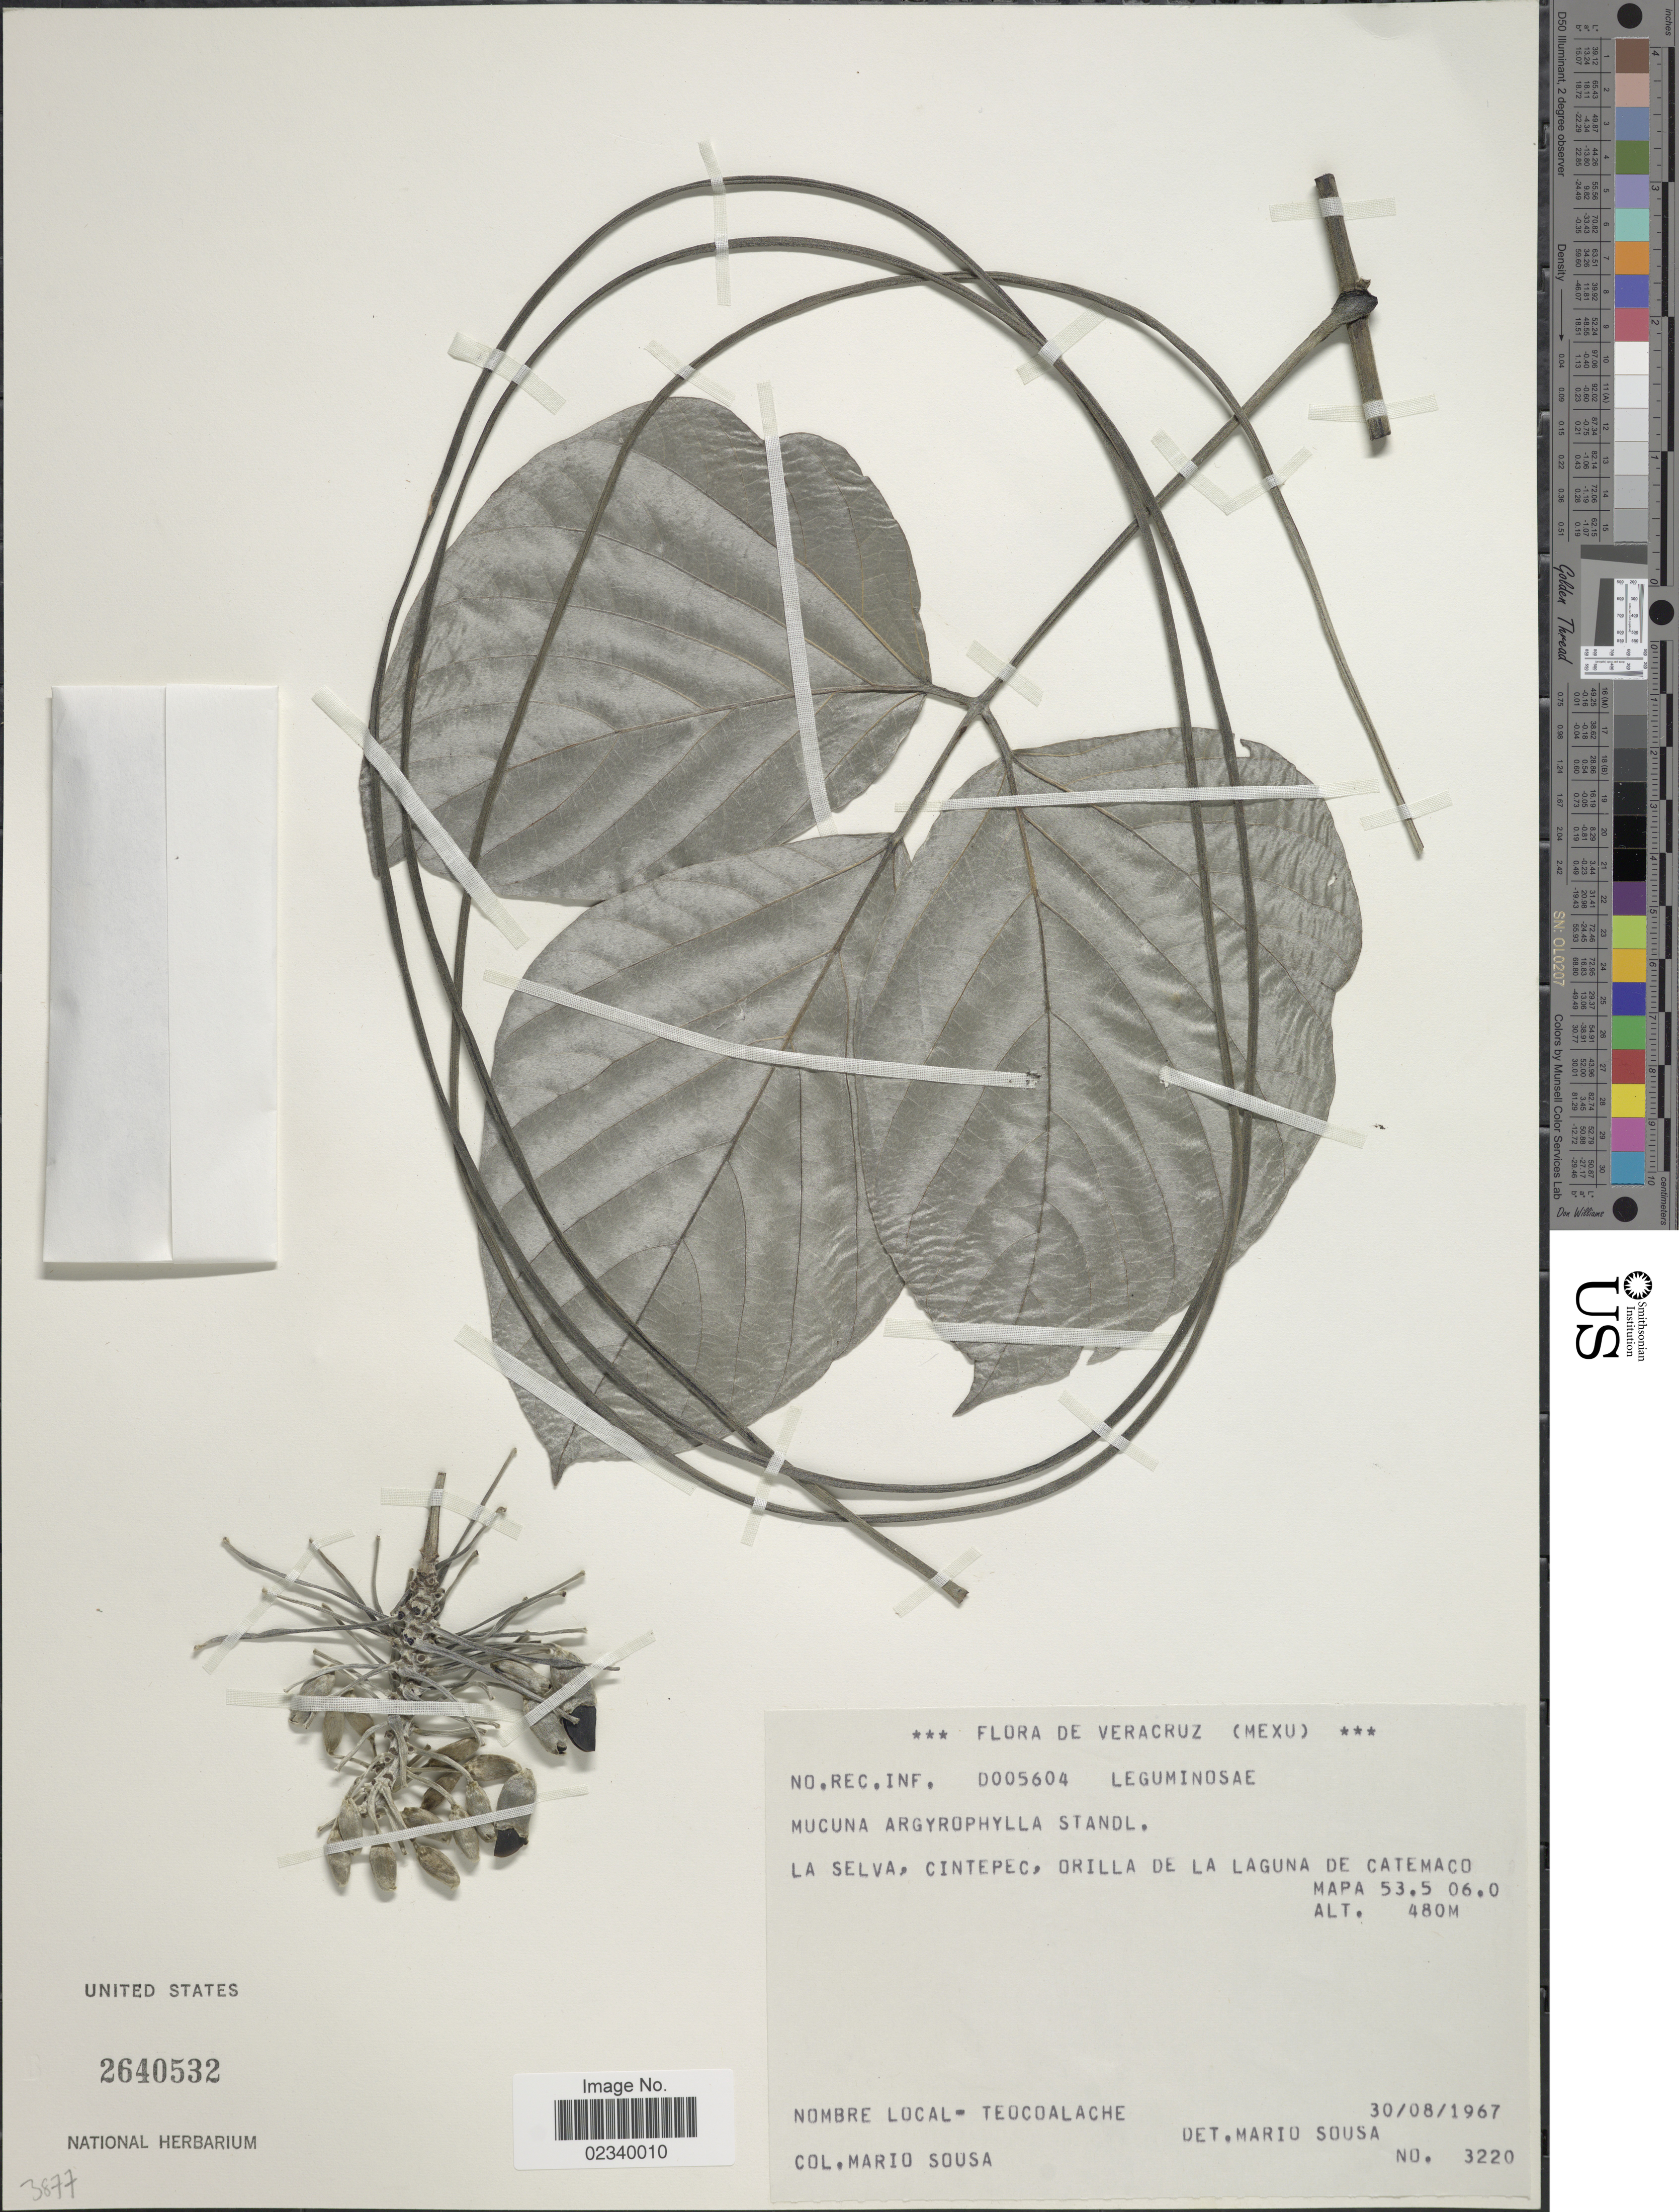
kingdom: Plantae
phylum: Tracheophyta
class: Magnoliopsida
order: Fabales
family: Fabaceae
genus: Mucuna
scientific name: Mucuna argyrophylla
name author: Standl.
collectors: M. Sousa S.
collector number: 3220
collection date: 1967-08-30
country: Mexico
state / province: Veracruz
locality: Veracruz, La Selva, Cintepec, Orilla De La Laguna De Catemaco, Mapa 53.5 06.0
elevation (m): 480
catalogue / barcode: US 2640532